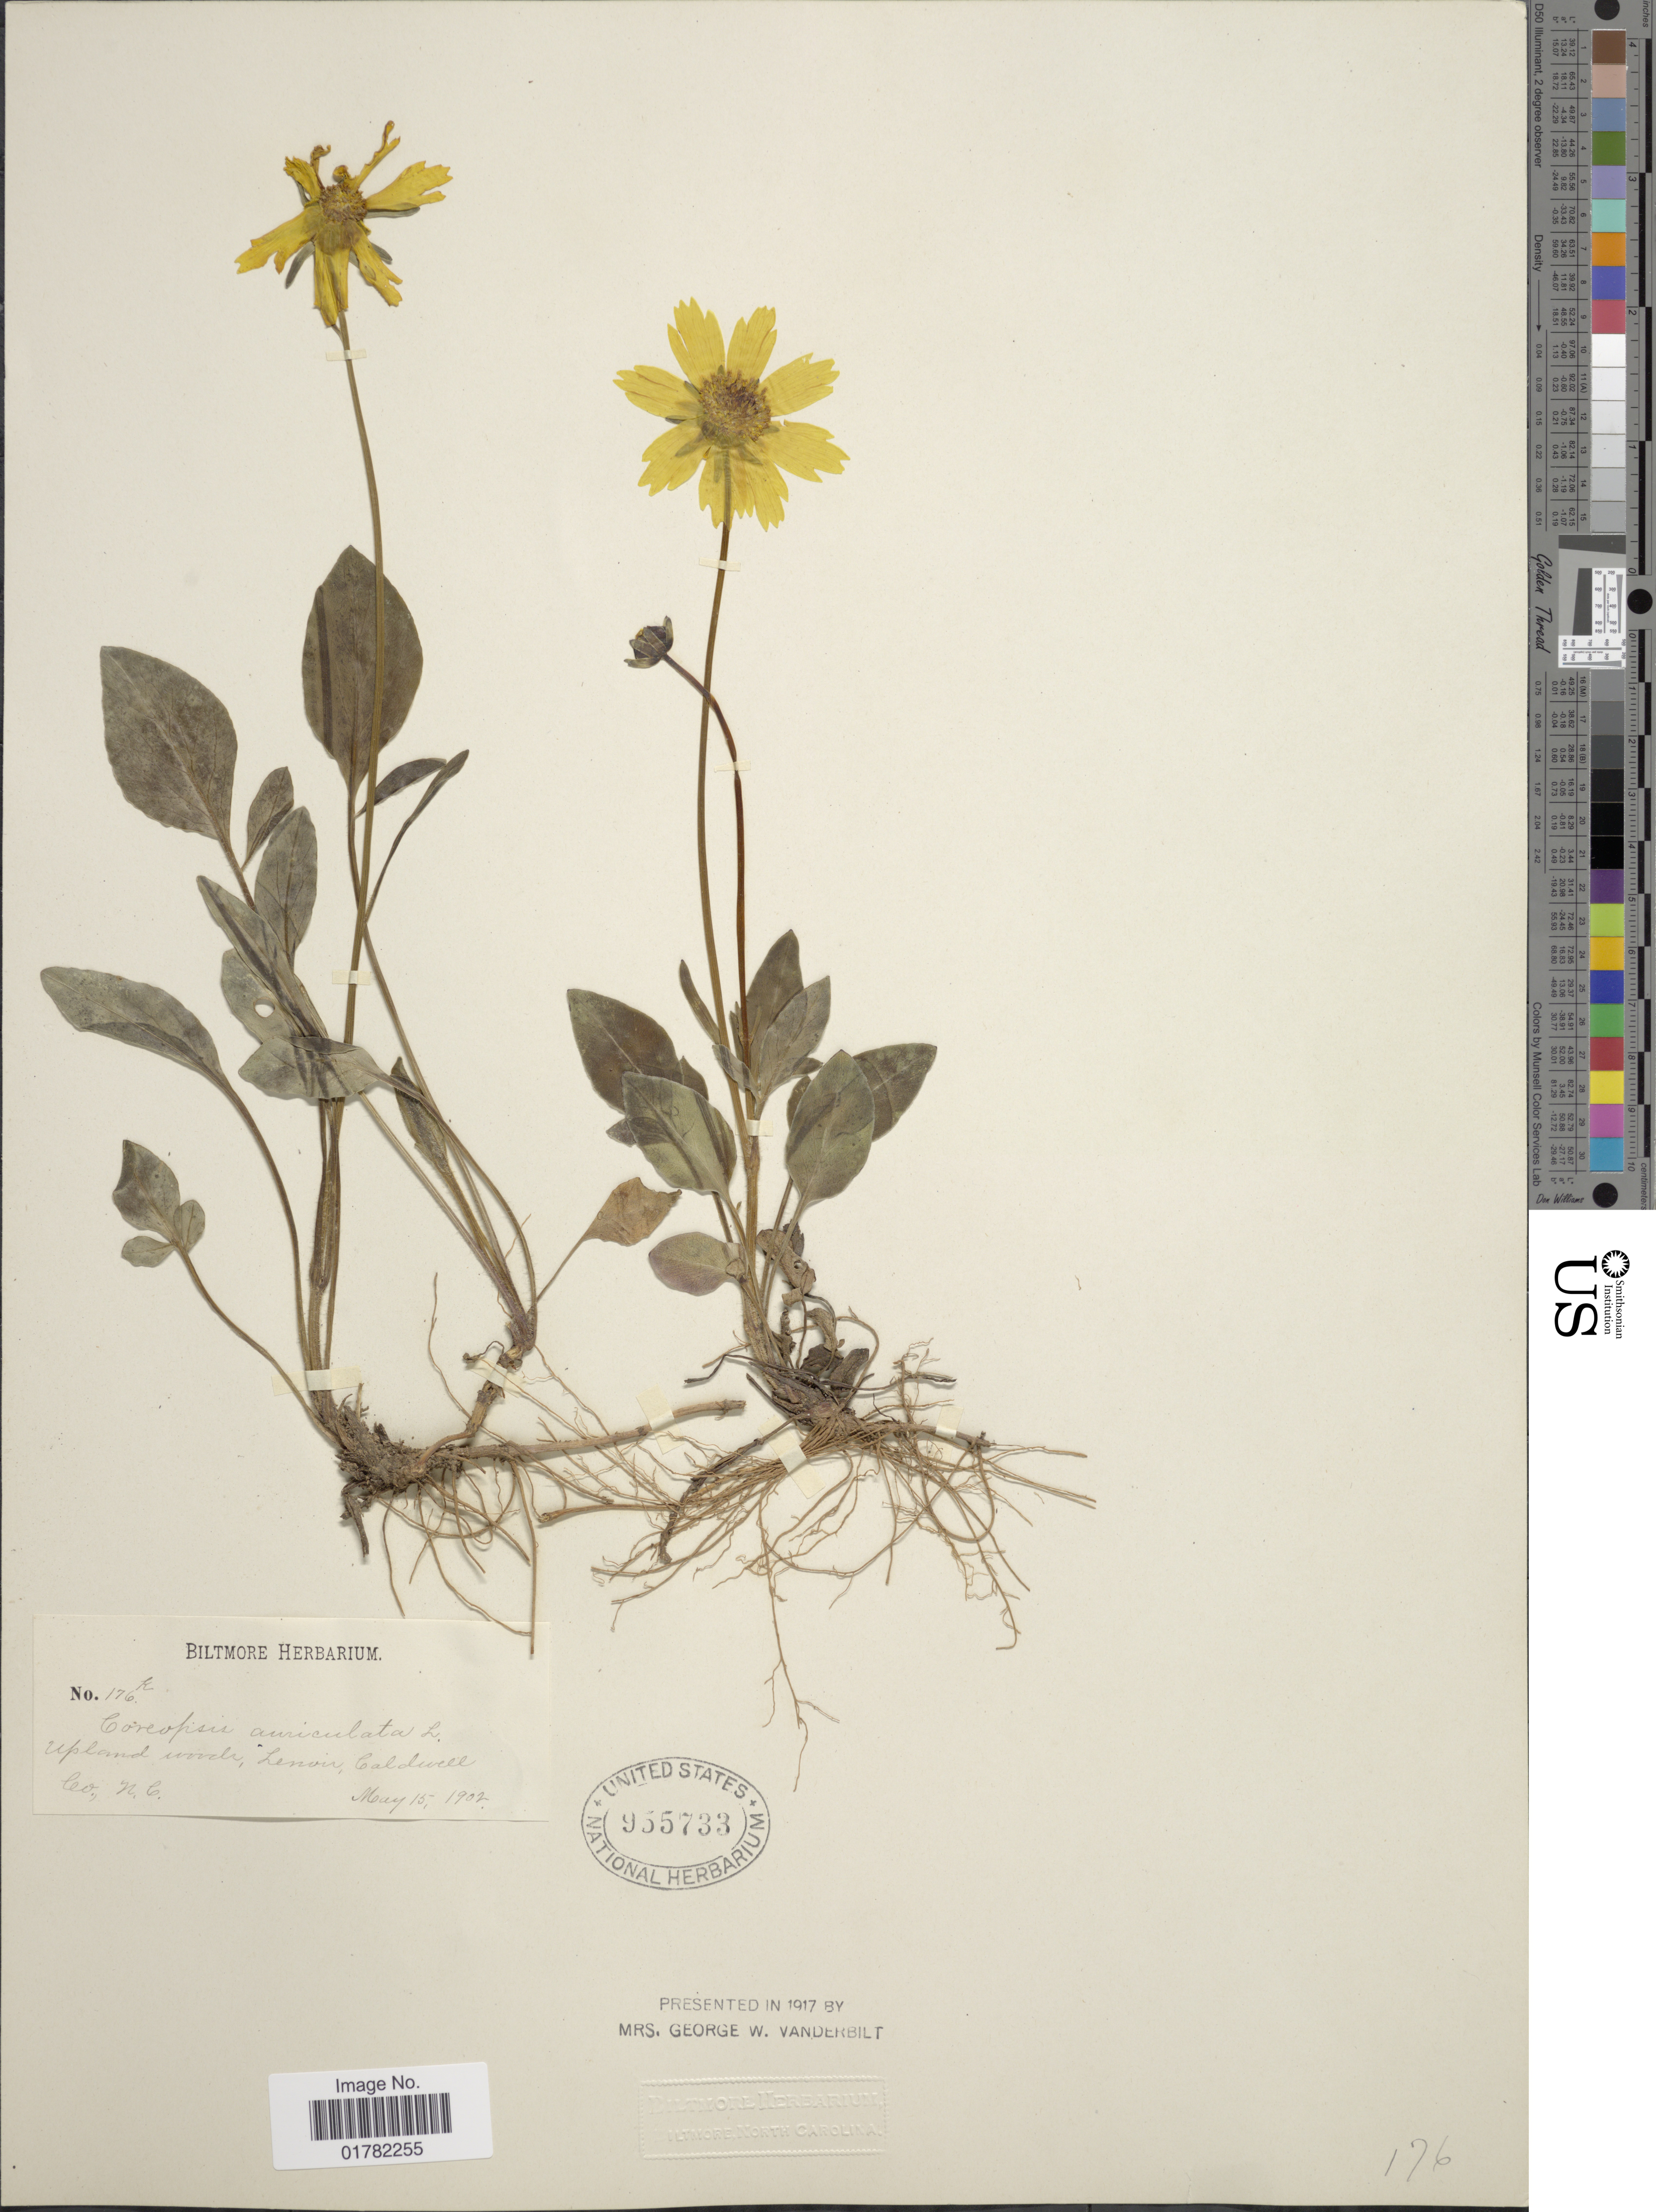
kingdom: Plantae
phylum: Tracheophyta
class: Magnoliopsida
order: Asterales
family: Asteraceae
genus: Coreopsis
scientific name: Coreopsis auriculata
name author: L.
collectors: ex herb. Biltmore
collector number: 176k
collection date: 1902-05-15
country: United States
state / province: North Carolina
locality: Upland woods, Lenon, Coldwell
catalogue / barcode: US 955733